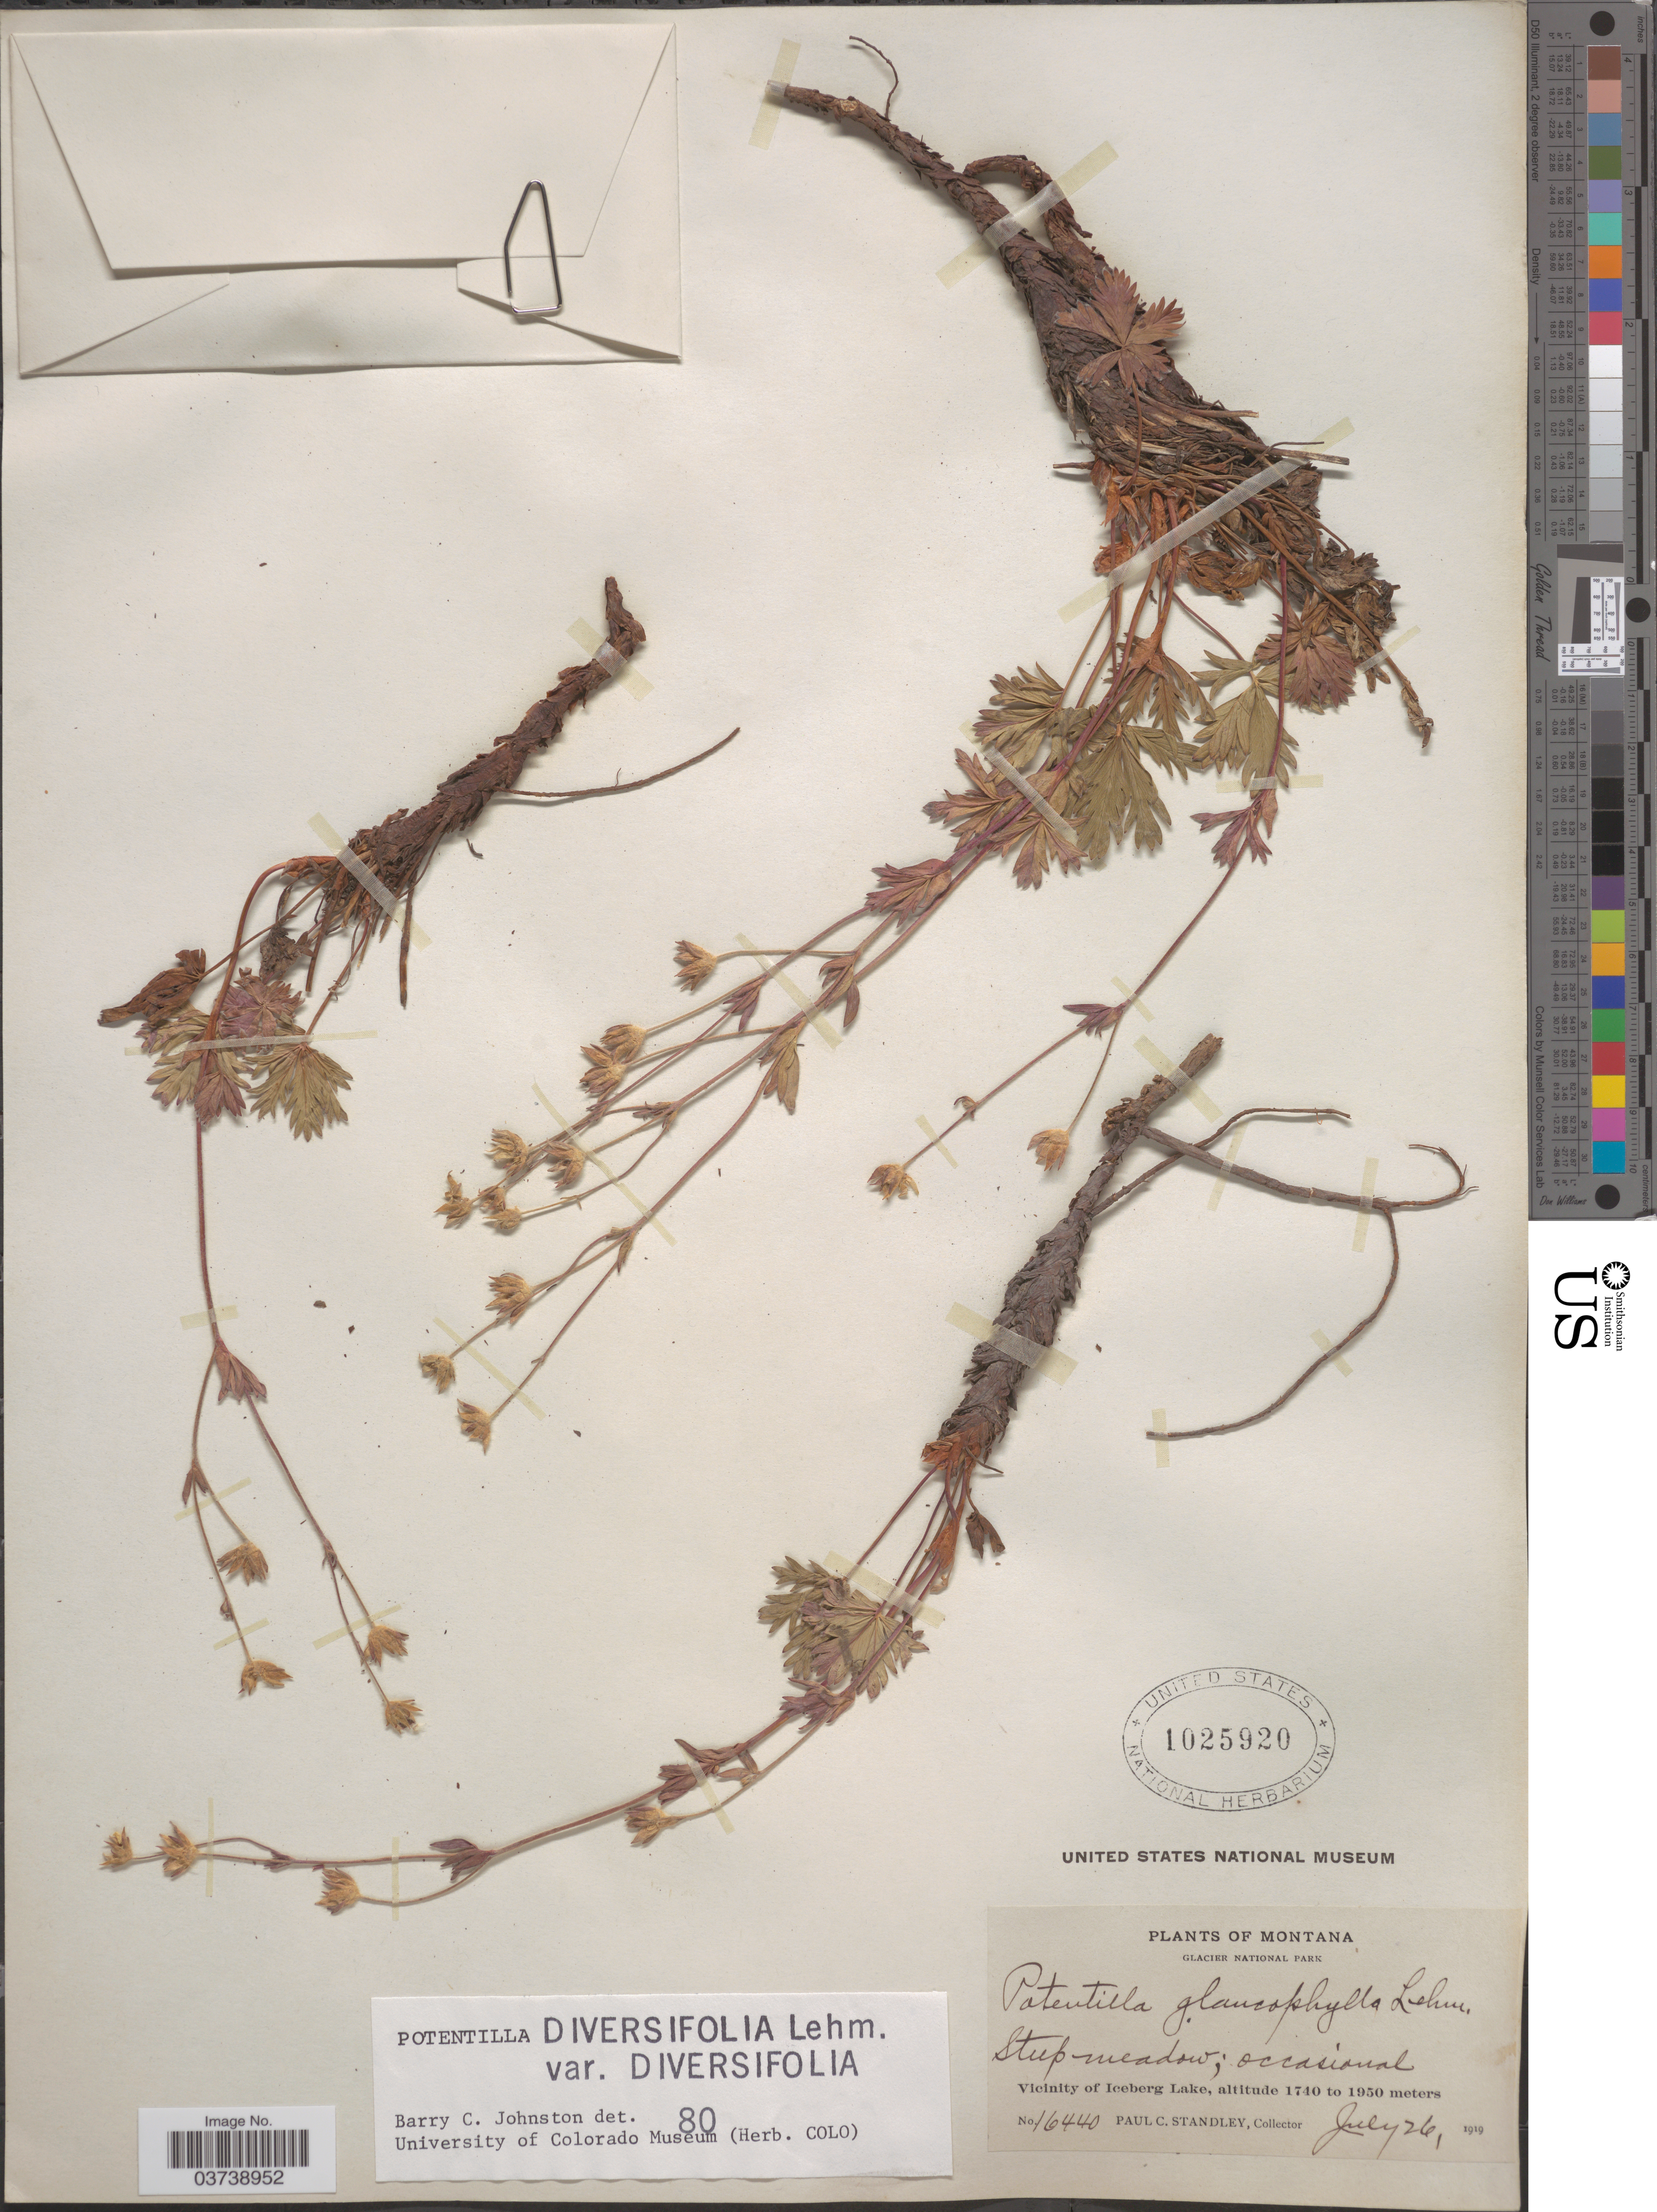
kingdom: Plantae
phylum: Tracheophyta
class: Magnoliopsida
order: Rosales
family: Rosaceae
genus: Potentilla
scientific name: Potentilla diversifolia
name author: Lehm.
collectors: P. C. Standley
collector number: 16440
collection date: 1919-07-26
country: United States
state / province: Montana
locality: Glacier National Park. Vicinity of Iceberg Lake.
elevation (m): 1740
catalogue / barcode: US 1025920